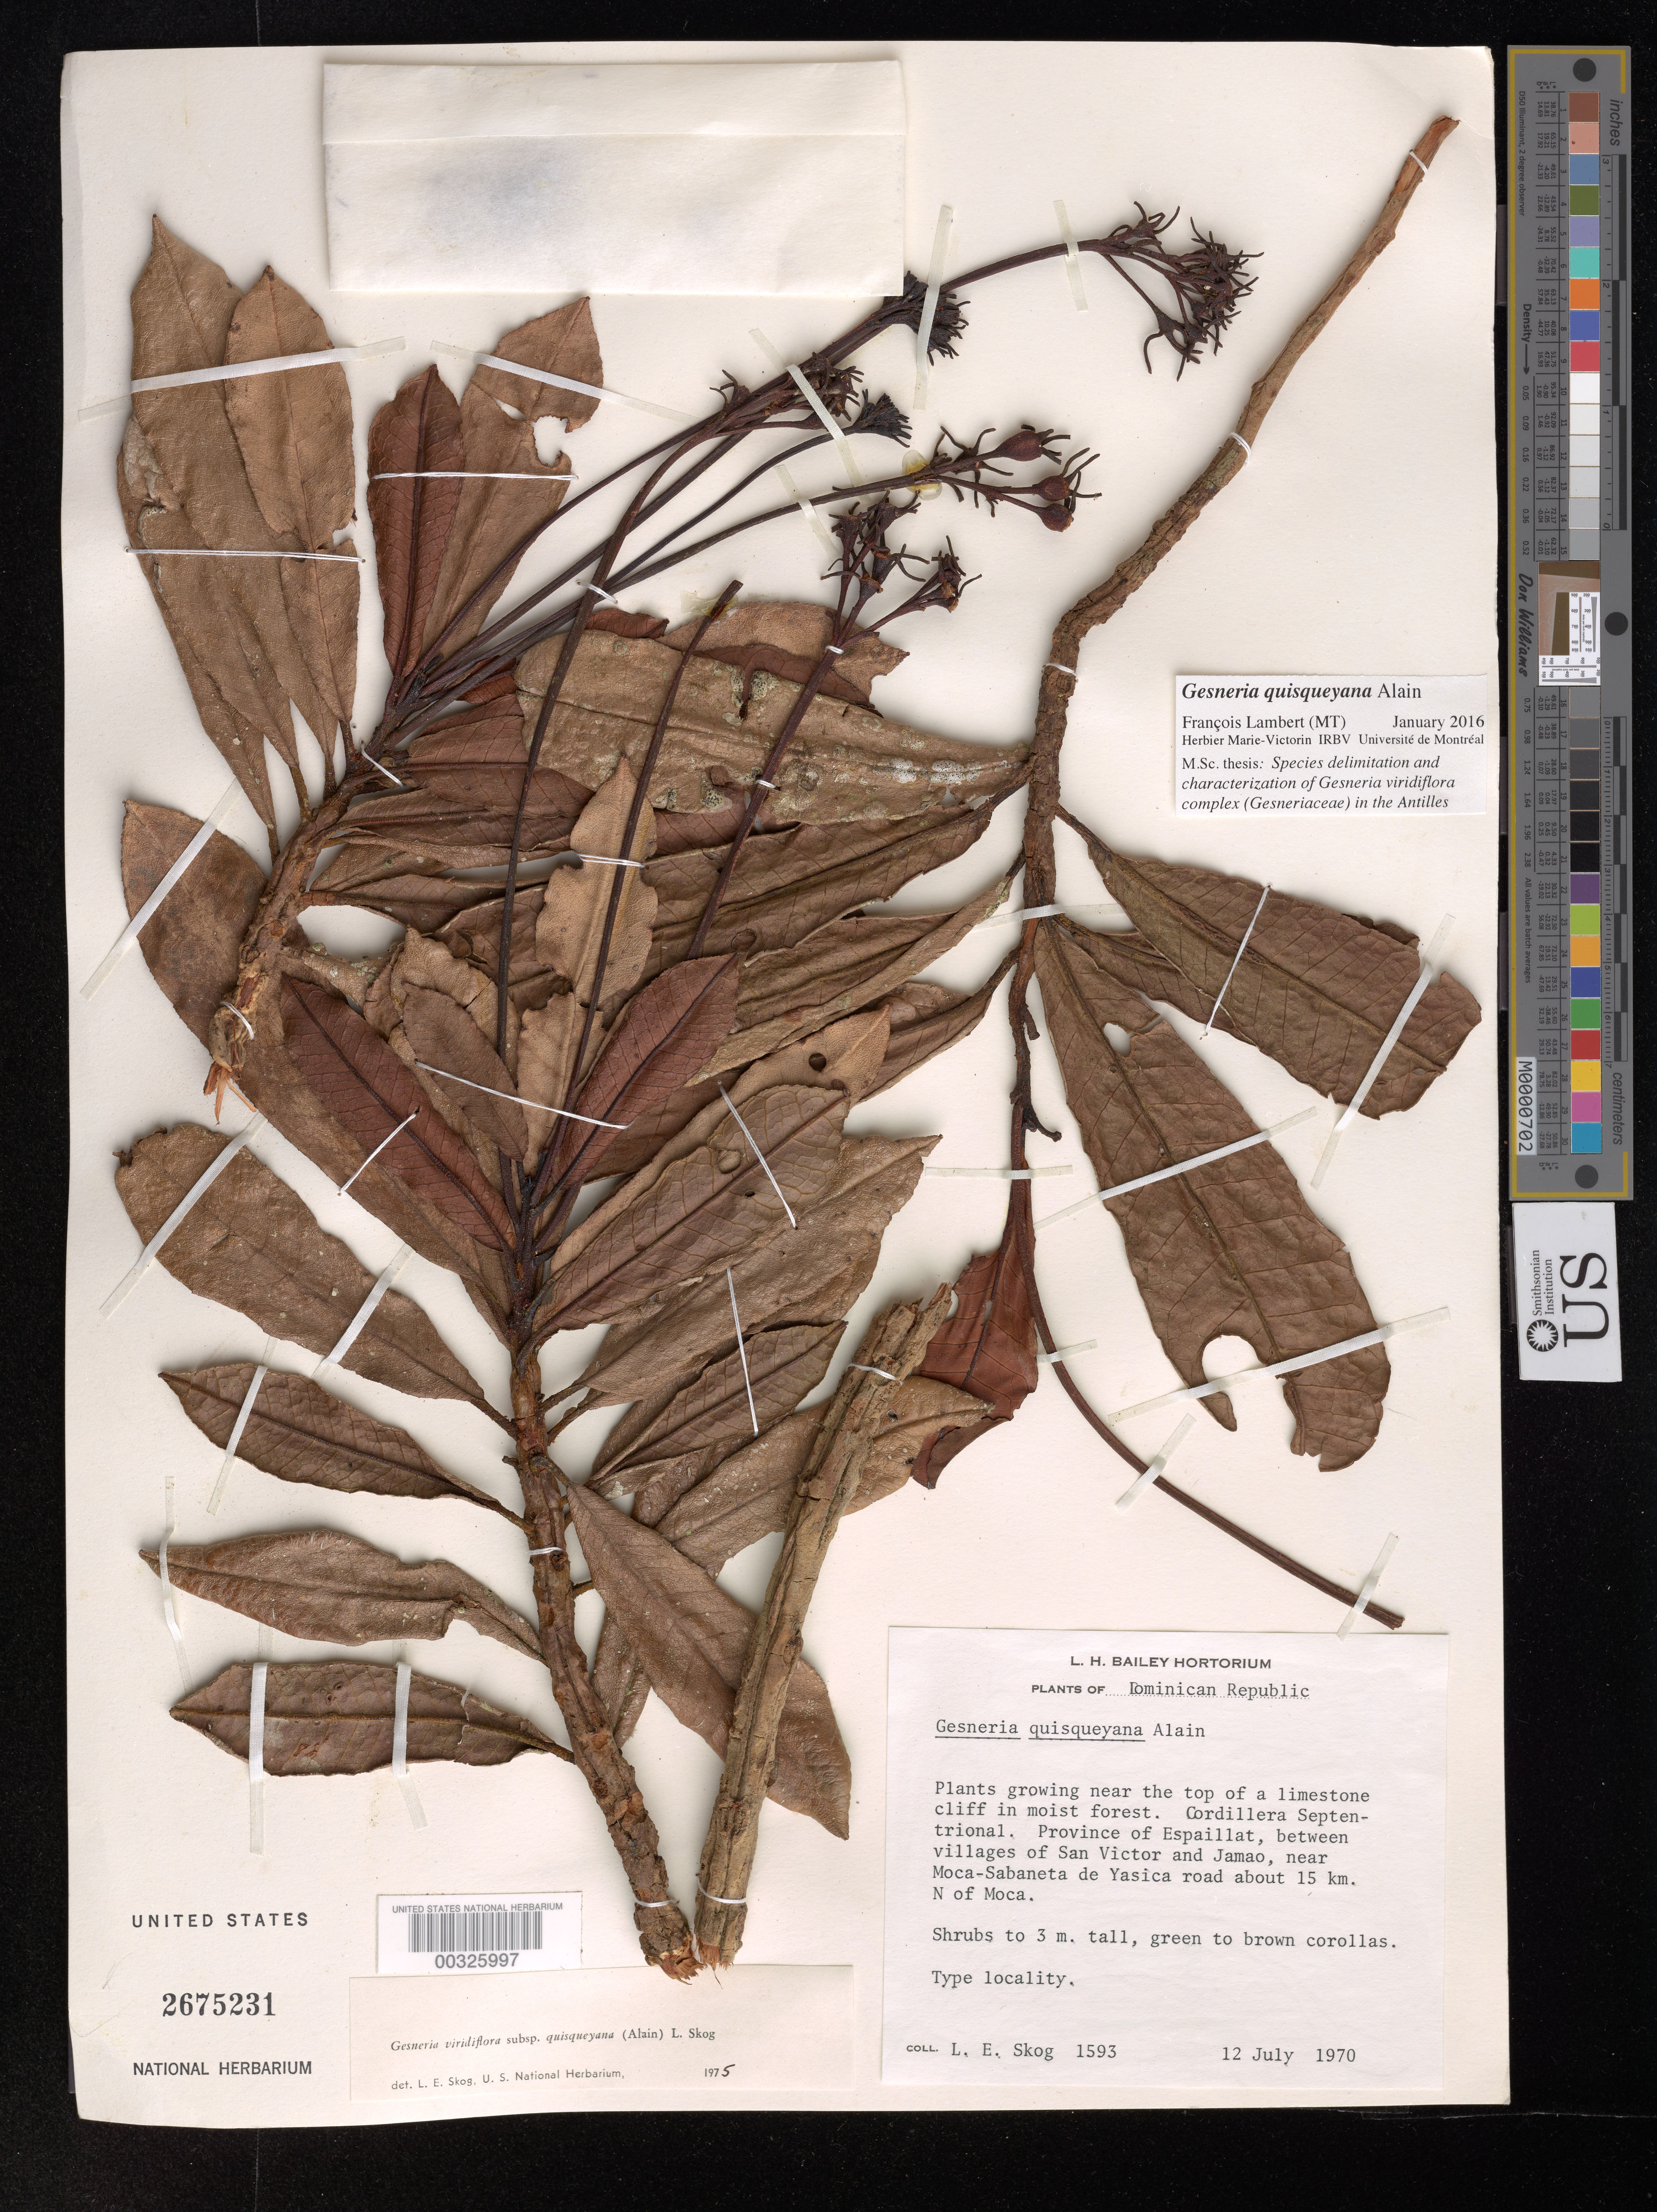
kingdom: Plantae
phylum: Tracheophyta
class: Magnoliopsida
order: Lamiales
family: Gesneriaceae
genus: Gesneria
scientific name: Gesneria quisqueyana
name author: Alain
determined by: Lambert, Francois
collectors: L. E. Skog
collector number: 1593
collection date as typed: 12 Jul 1970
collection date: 1970-07-12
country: Dominican Republic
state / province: Espaillat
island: Hispaniola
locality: Cordillera septentrional, between villages of San Victor and Jamao, near Moca-Sabaneta de Yasica road about 15 km N of Moca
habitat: Near the top of a limestone cliff in moist forest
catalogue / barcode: US 2675231